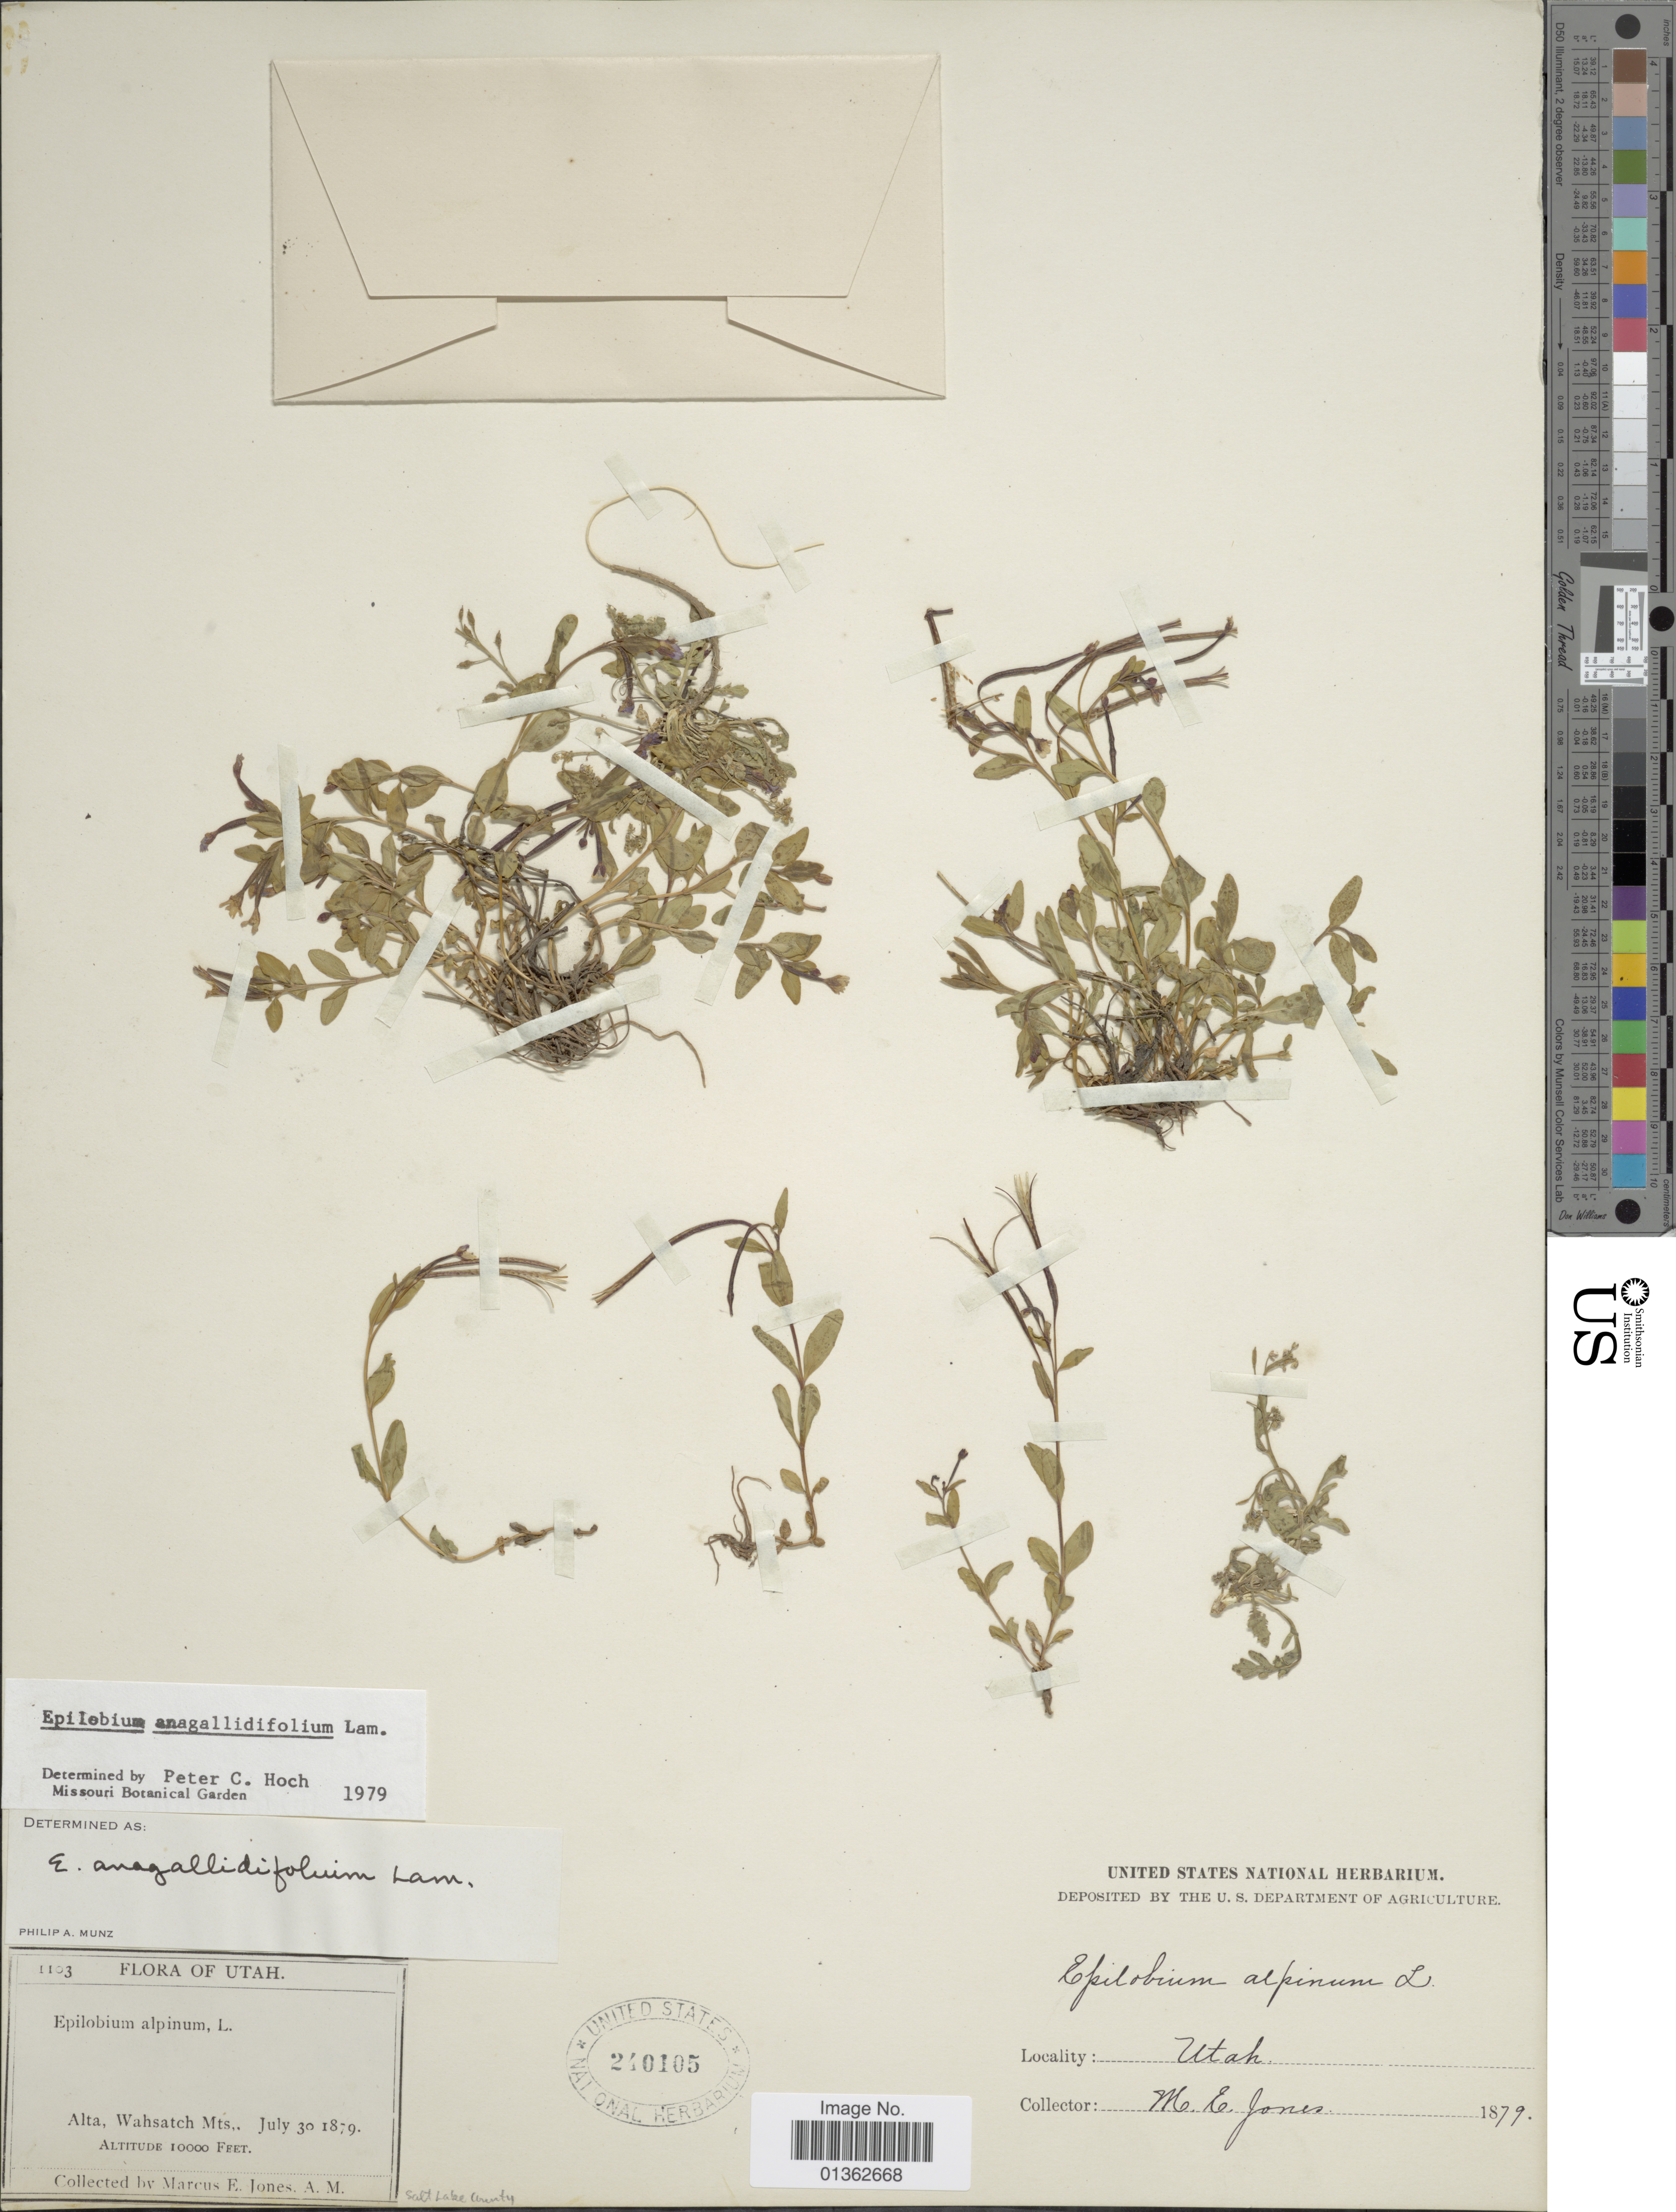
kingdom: Plantae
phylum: Tracheophyta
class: Magnoliopsida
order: Myrtales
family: Onagraceae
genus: Epilobium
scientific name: Epilobium anagallidifolium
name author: Lam.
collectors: M. E. Jones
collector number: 1103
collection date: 1879-07-30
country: United States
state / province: Utah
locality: Alta, Wahsatch Mts.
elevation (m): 3048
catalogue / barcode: US 240105